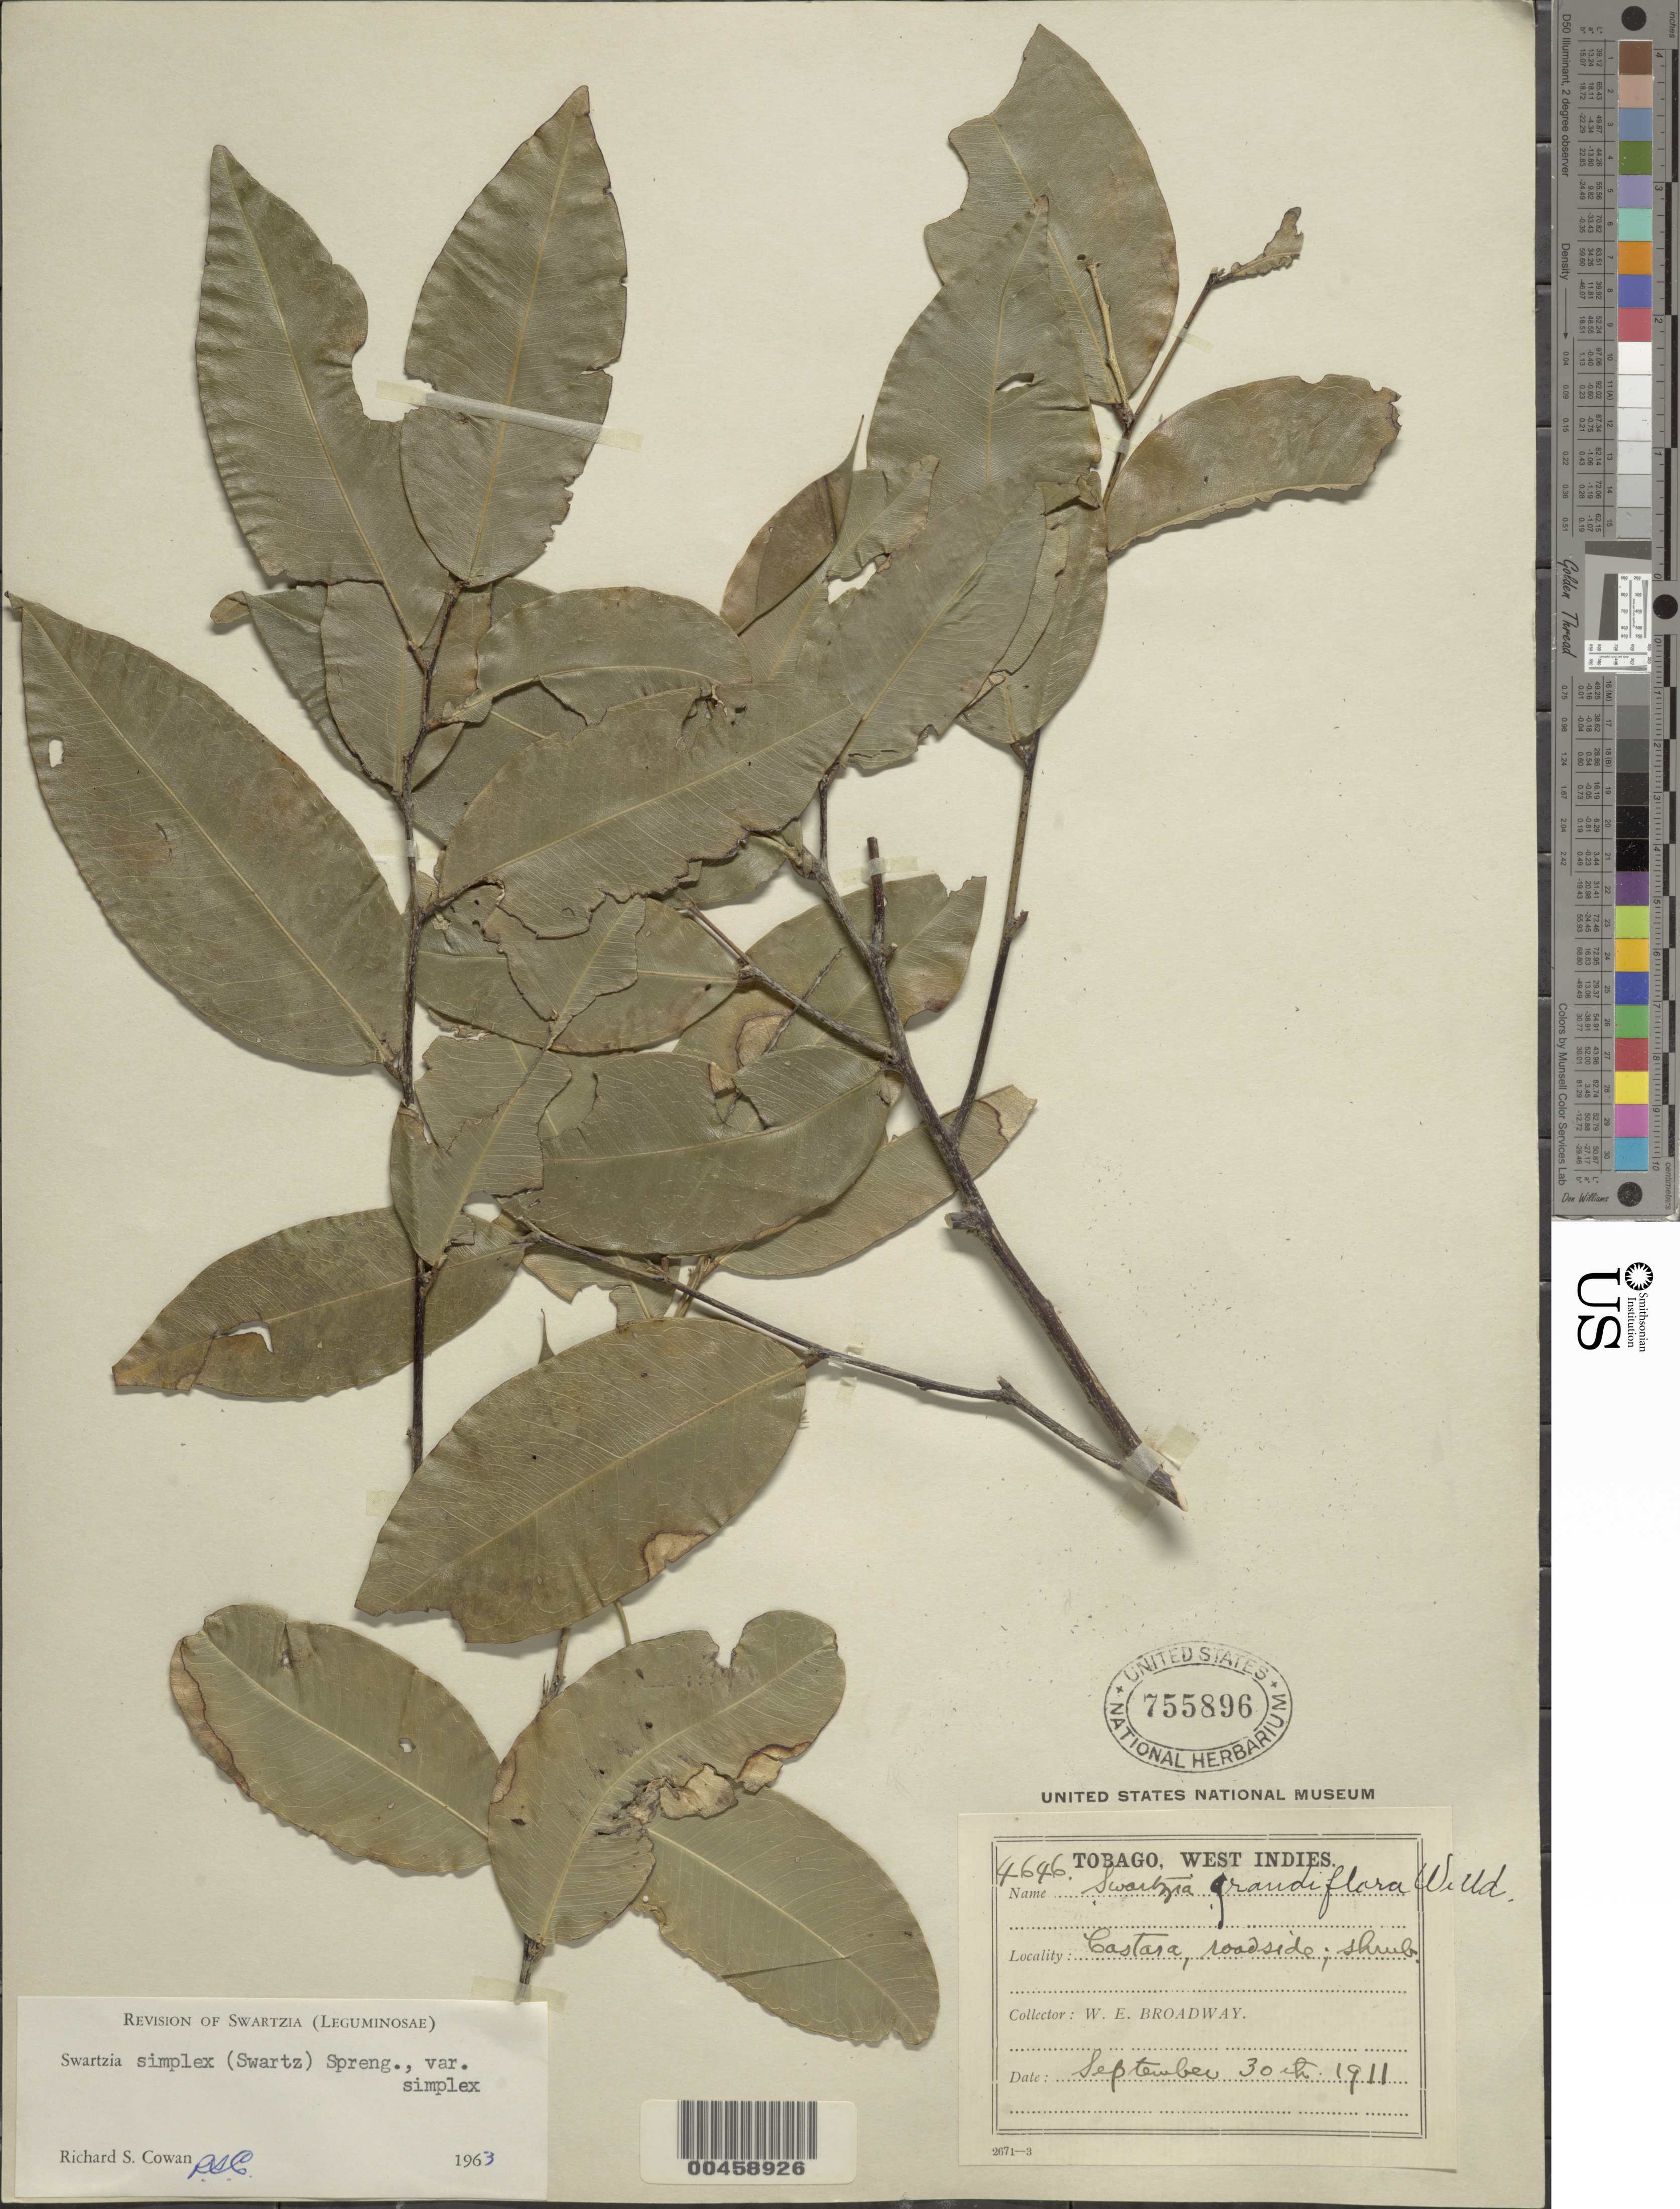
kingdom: Plantae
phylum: Tracheophyta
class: Magnoliopsida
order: Fabales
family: Fabaceae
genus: Swartzia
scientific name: Swartzia simplex var. simplex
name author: (Sw.) Spreng.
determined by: Cowan, R. S.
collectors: W. E. Broadway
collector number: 4646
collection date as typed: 30 Sep 1911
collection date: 1911-09-30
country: Trinidad and Tobago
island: Tobago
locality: Castara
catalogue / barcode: US 755896